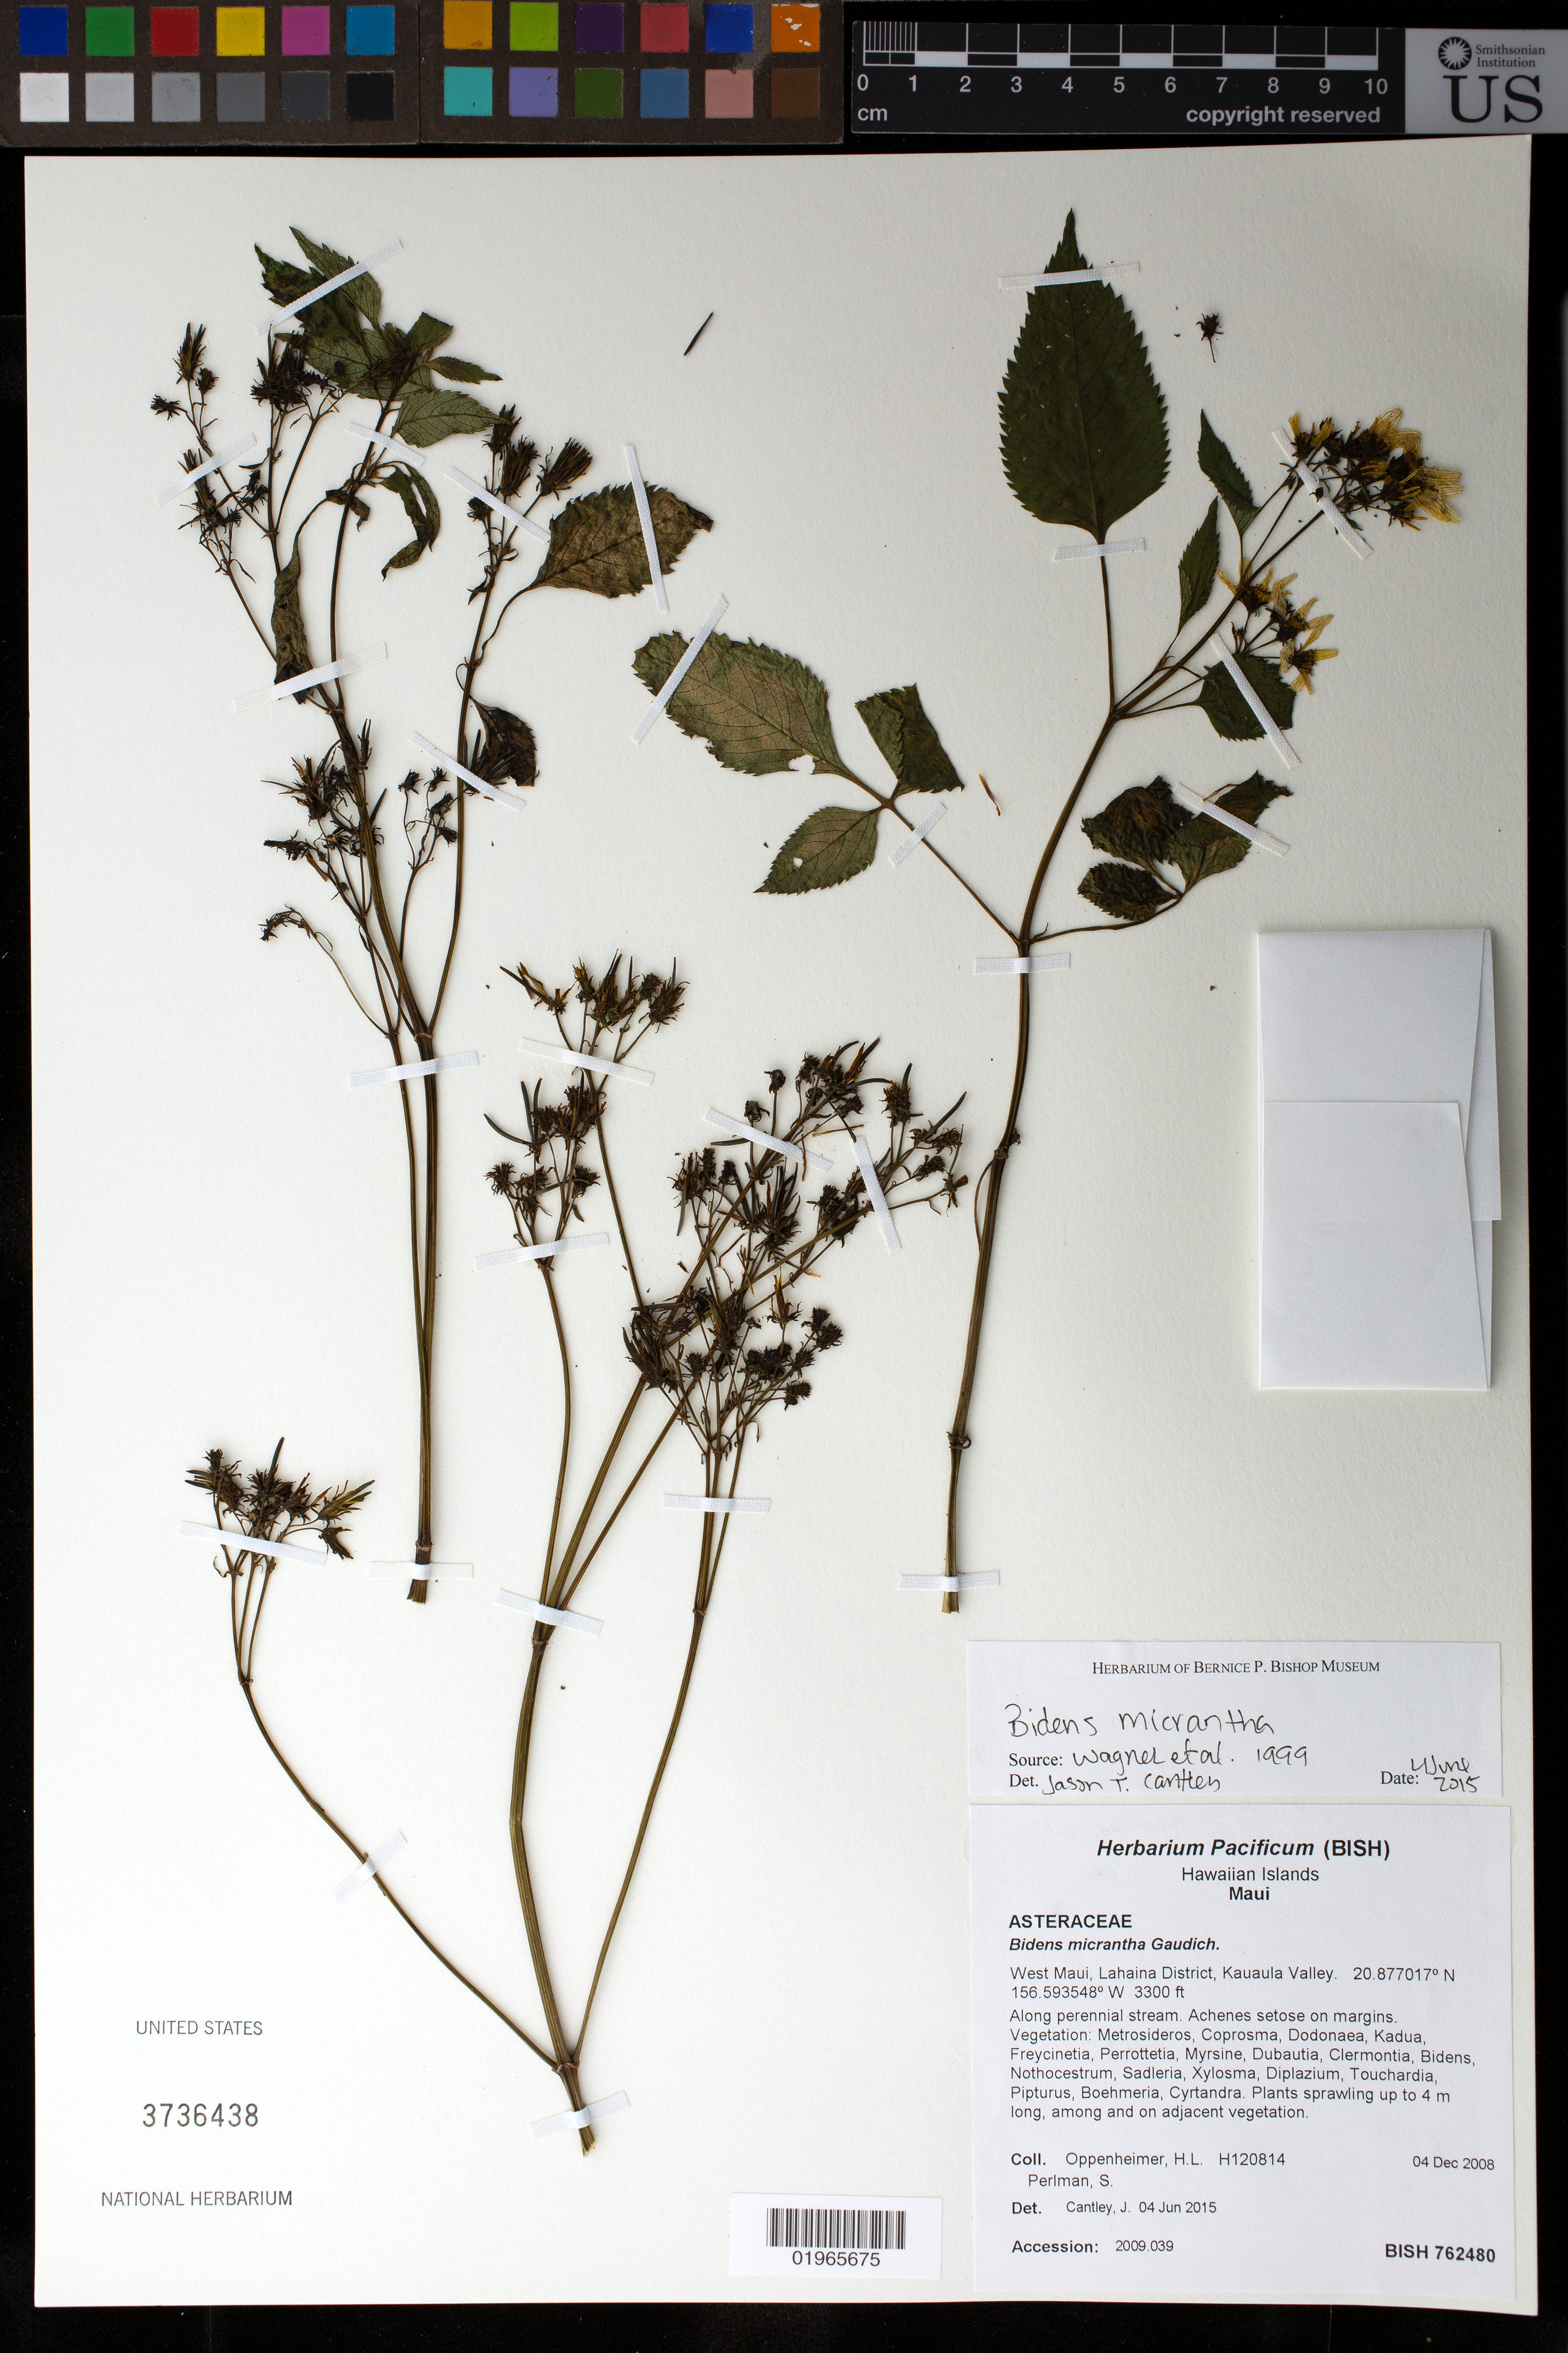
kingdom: Plantae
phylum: Tracheophyta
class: Magnoliopsida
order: Asterales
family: Asteraceae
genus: Bidens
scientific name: Bidens micrantha subsp. micrantha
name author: Gaudich. ex Cass.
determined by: Wagner, W. L., (BOT), Smithsonian Institution - National Museum of Natural History (UNITED STATES)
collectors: H. Oppenheimer & S. P. Perlman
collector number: H120814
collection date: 2008-12-04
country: United States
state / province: Hawaii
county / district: Maui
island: Maui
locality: West Maui, Lahaina District, Kauaula Valley.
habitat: Perennial stream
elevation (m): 1006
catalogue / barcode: US 3736438